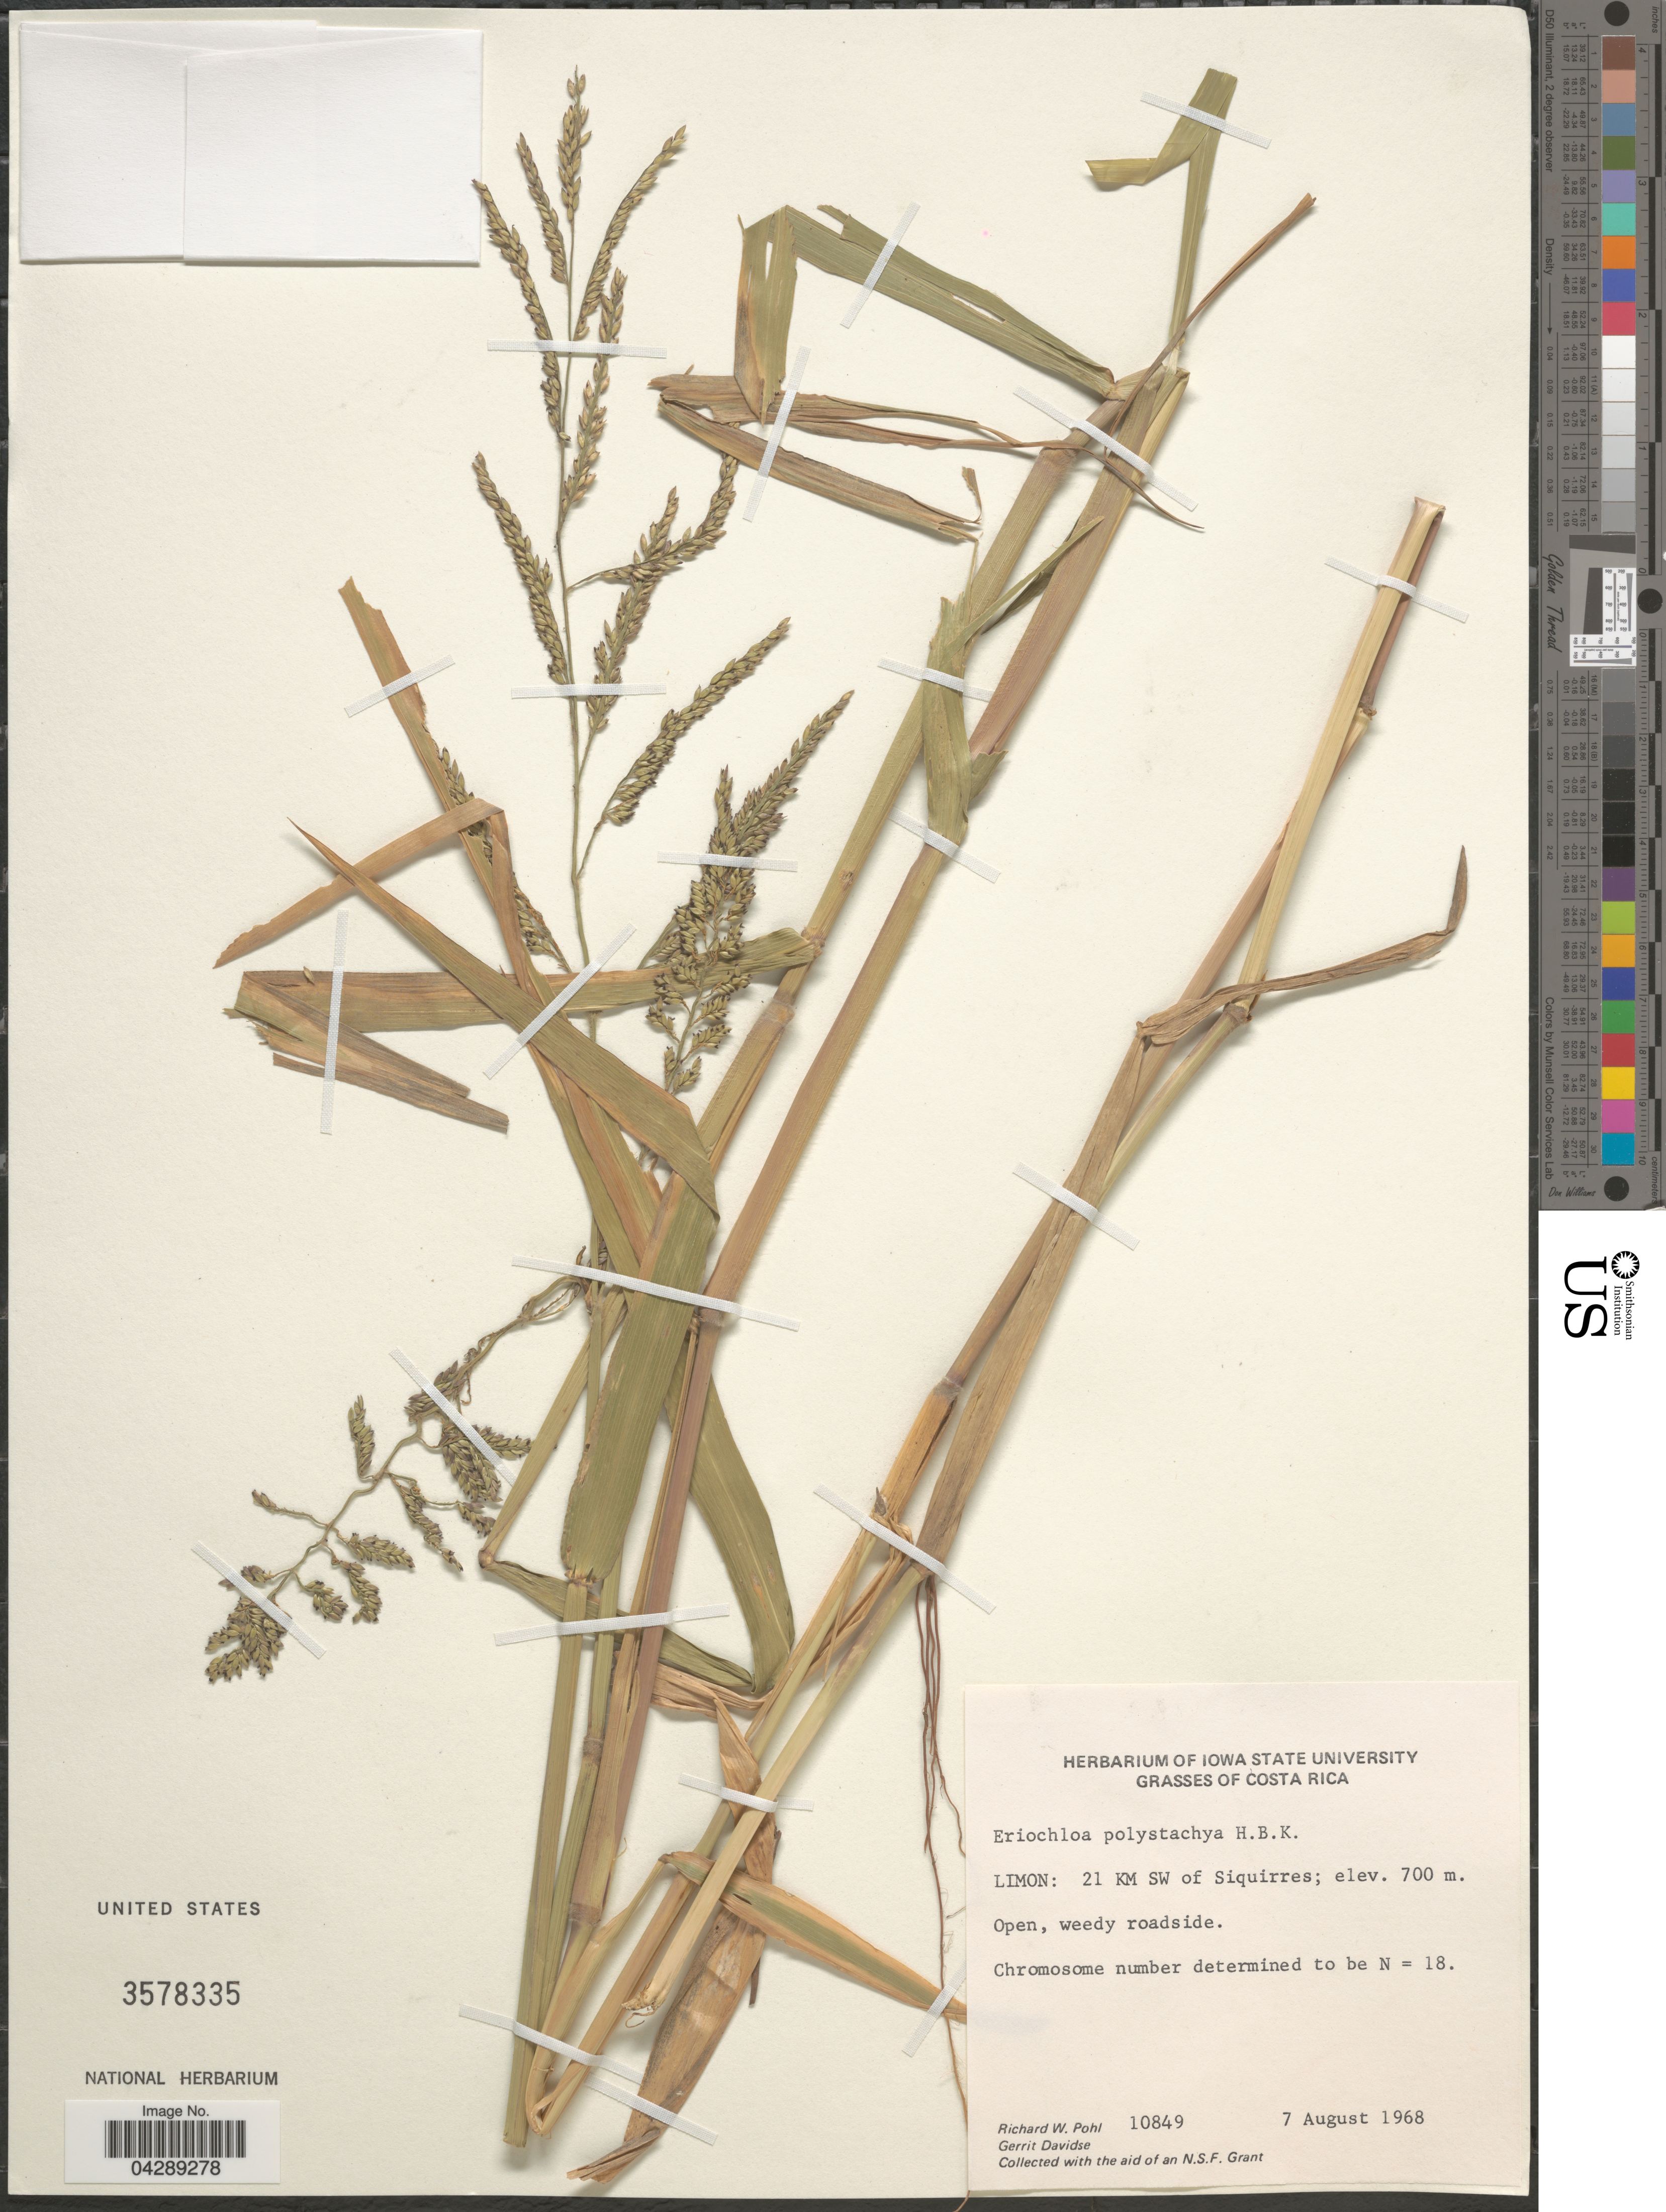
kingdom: Plantae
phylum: Tracheophyta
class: Liliopsida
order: Poales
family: Poaceae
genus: Eriochloa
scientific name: Eriochloa polystachya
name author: Kunth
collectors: R. W. Pohl & G. Davidse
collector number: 10849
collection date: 1968-08-07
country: Costa Rica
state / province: Limón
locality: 21 km SW of Siquirres; Open, weedy roadside.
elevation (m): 700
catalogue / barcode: US 3578335